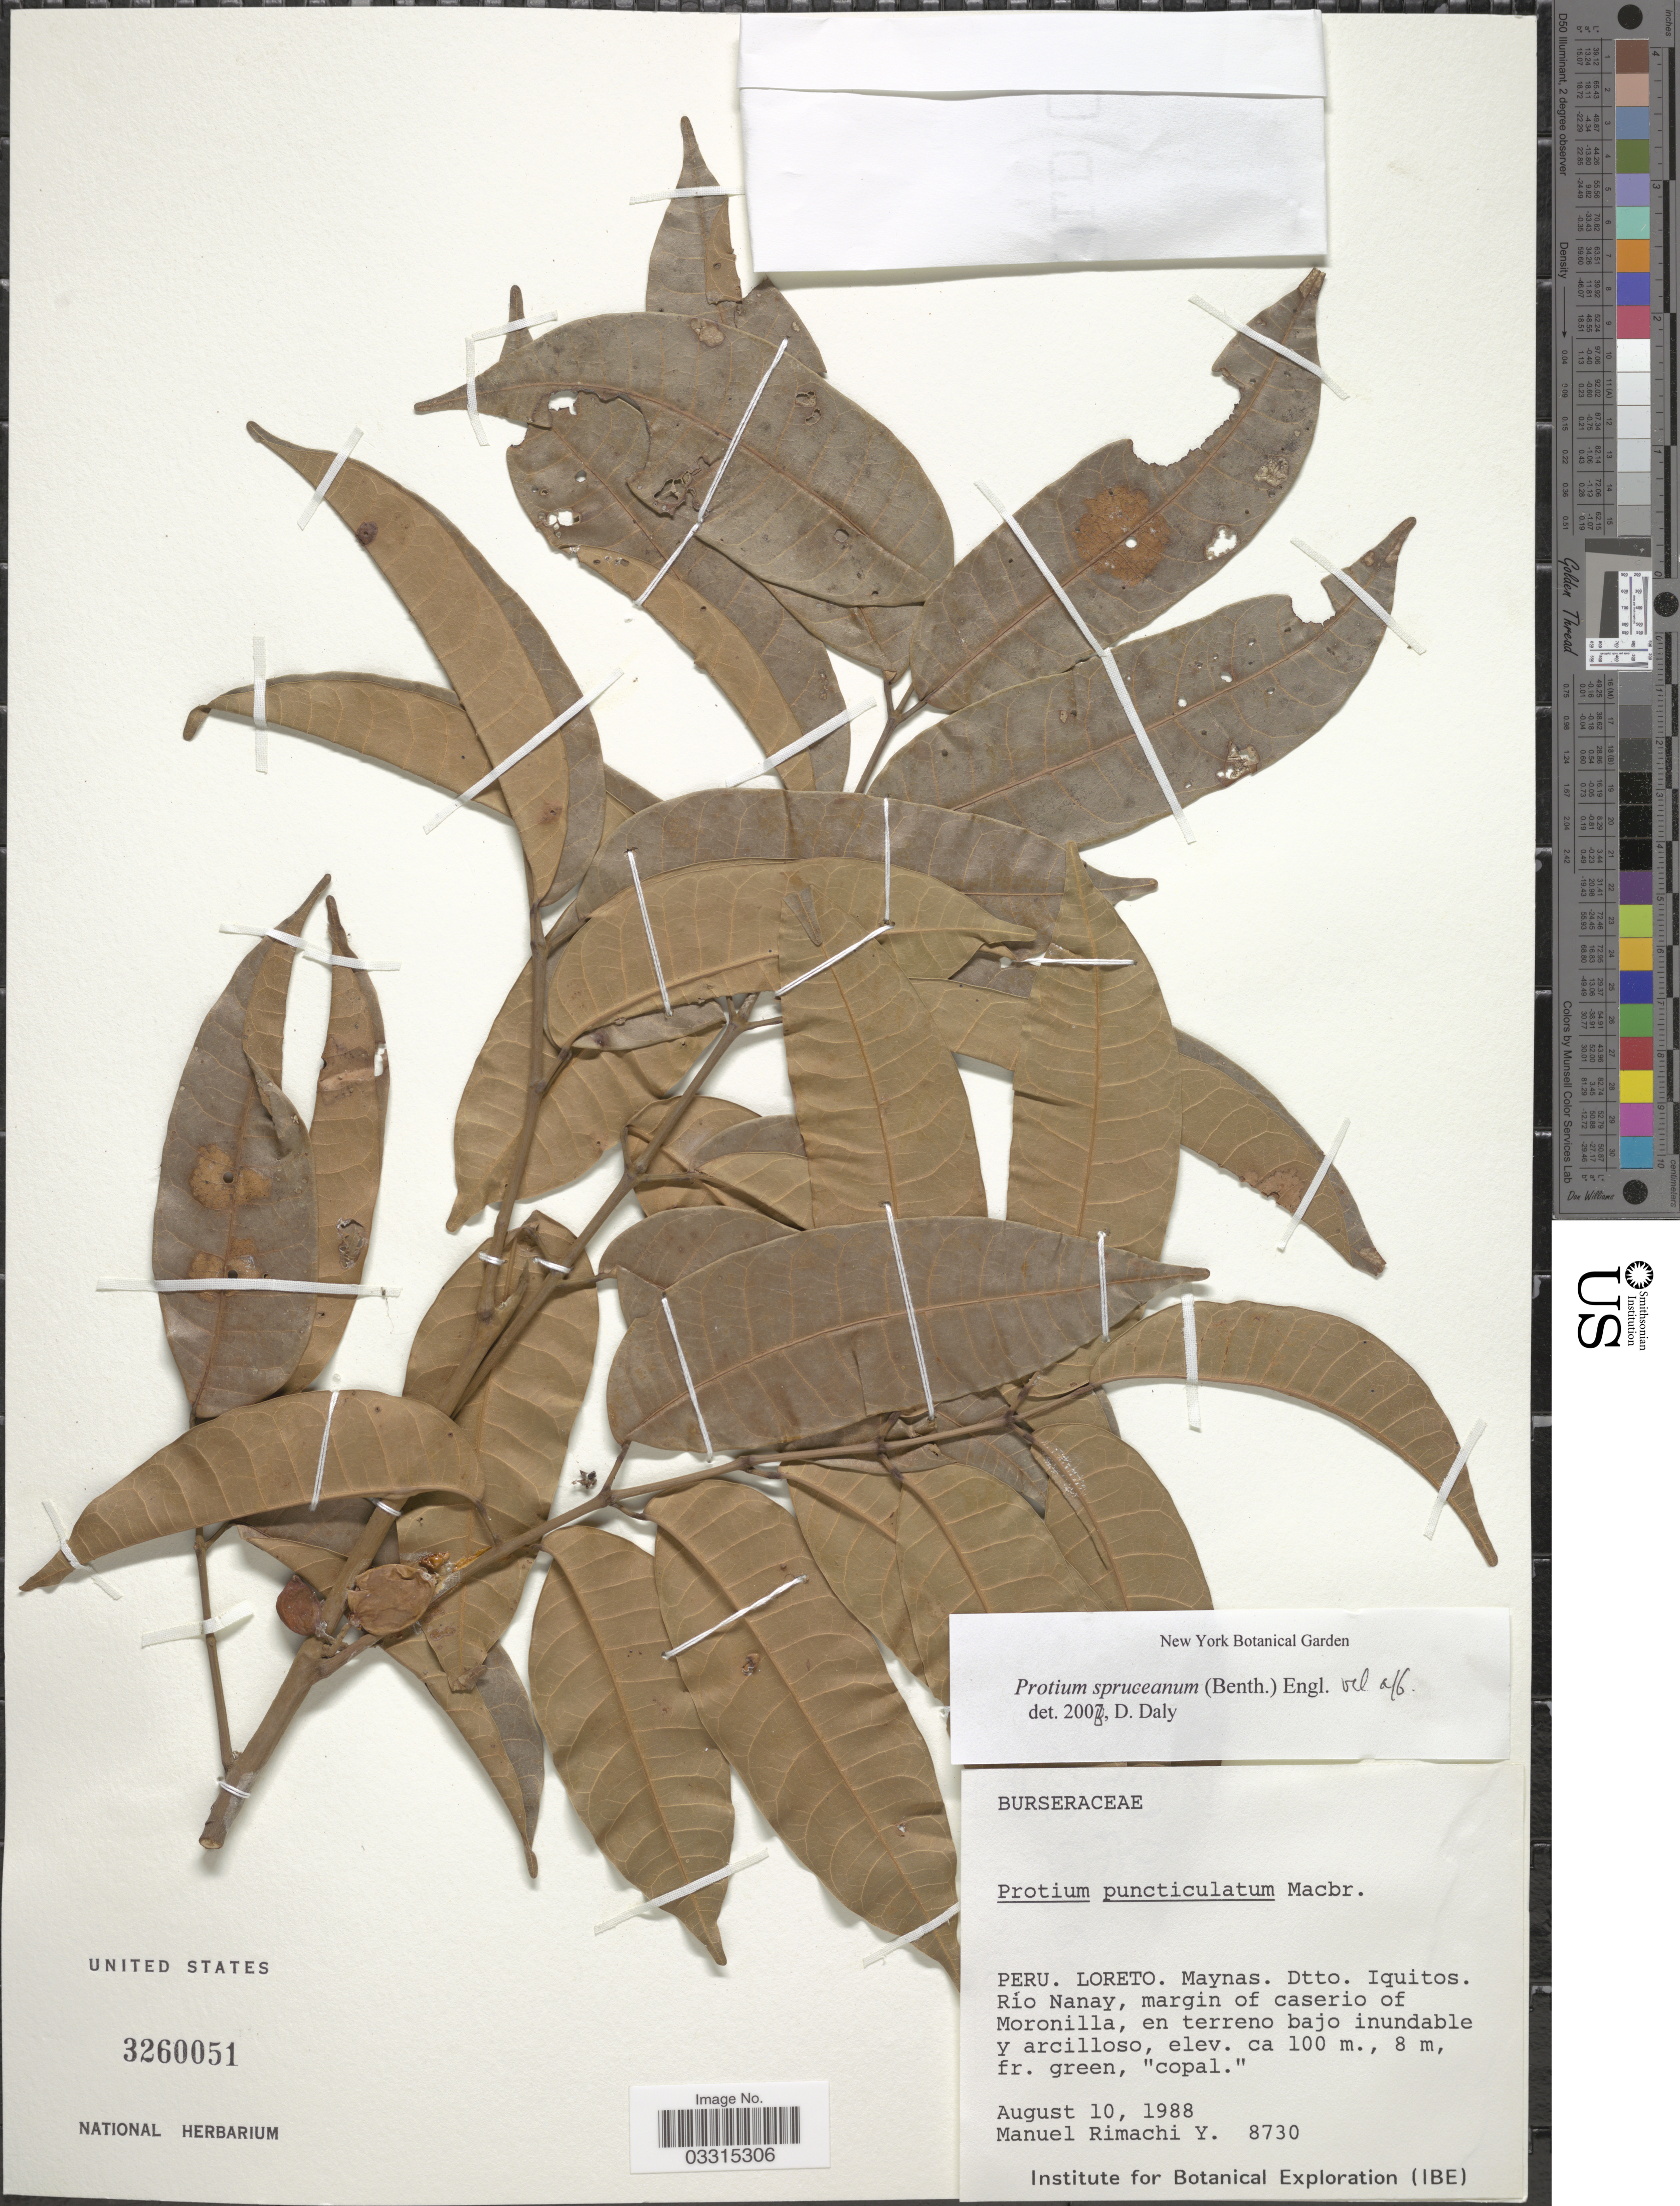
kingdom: Plantae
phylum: Tracheophyta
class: Magnoliopsida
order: Sapindales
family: Burseraceae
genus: Protium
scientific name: Protium spruceanum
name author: (Benth.) Engl.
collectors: M. Rimachi Y.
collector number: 8730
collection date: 1988-08-10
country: Peru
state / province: Loreto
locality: Maynas. Dtto. Iquitos. Rio Nanay, margin of caserio of Moronilla, en terreno bajo inundable y arcilloso.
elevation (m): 100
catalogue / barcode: US 3260051